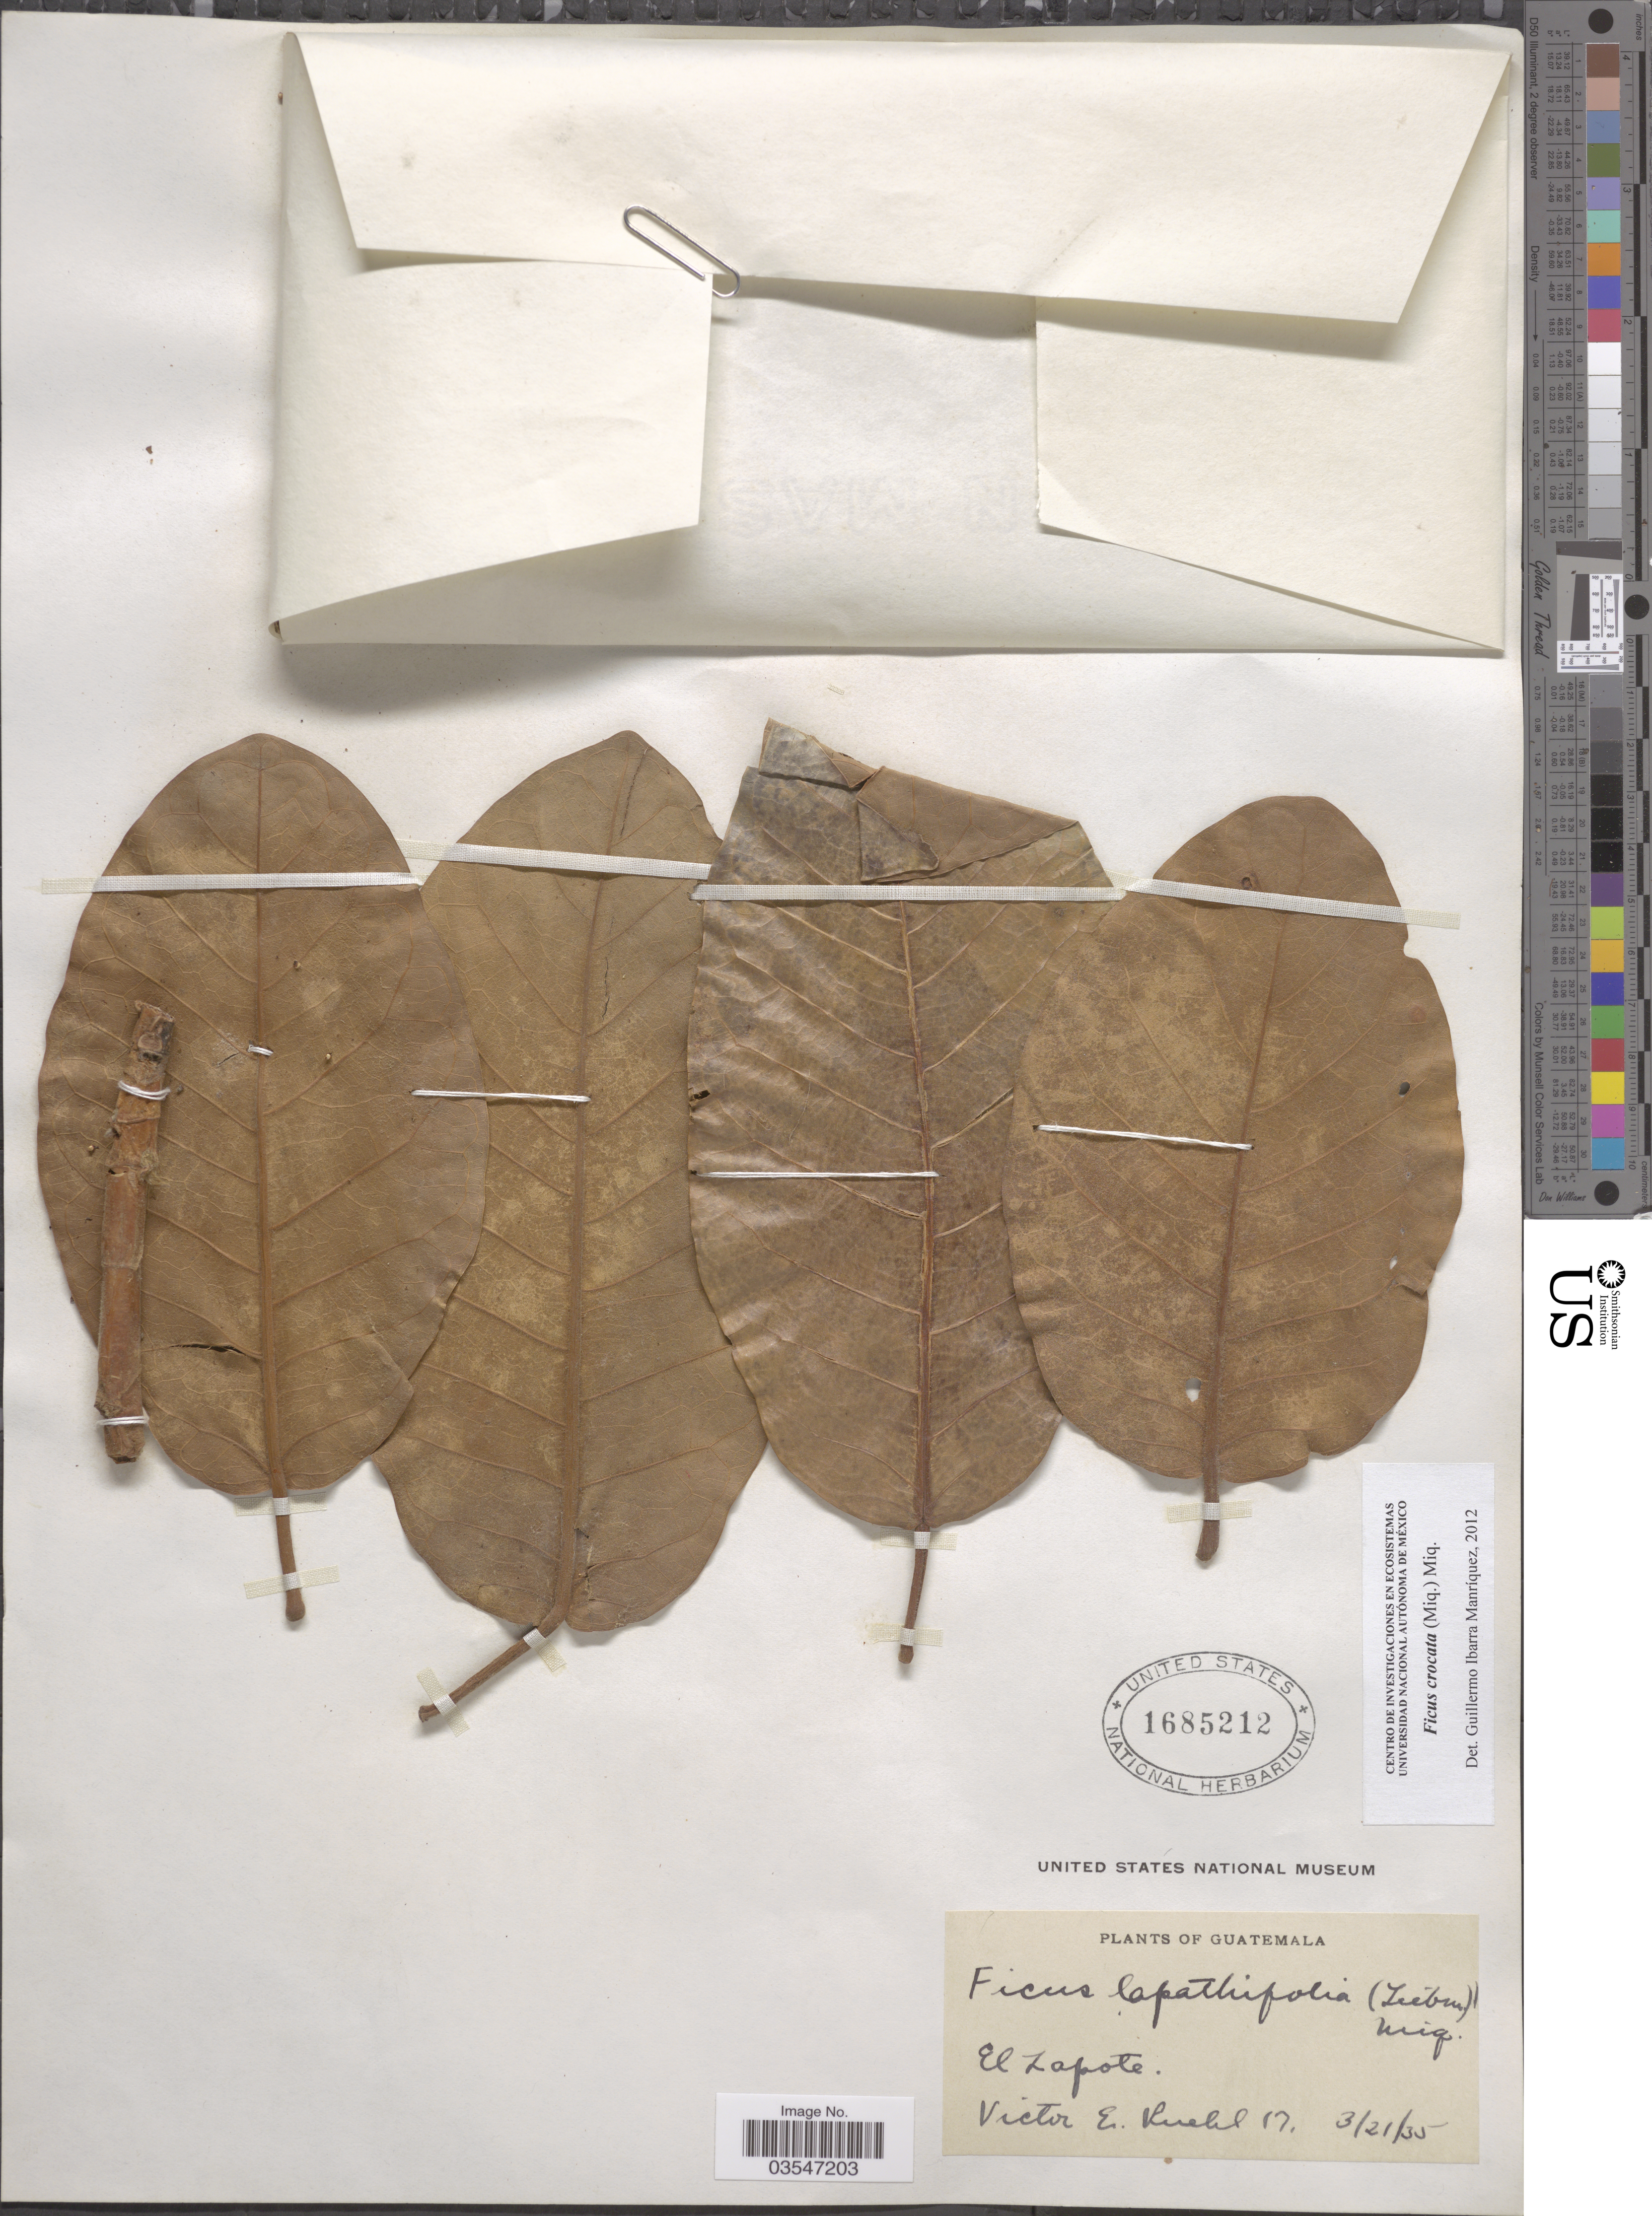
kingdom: Plantae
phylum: Tracheophyta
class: Magnoliopsida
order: Rosales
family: Moraceae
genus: Ficus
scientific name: Ficus crocata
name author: (Miq.) Miq.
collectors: V. Ruehl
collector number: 17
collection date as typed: Transcribed d/m/y: 21/3/35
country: Guatemala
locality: El Zapote.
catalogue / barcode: US 1685212